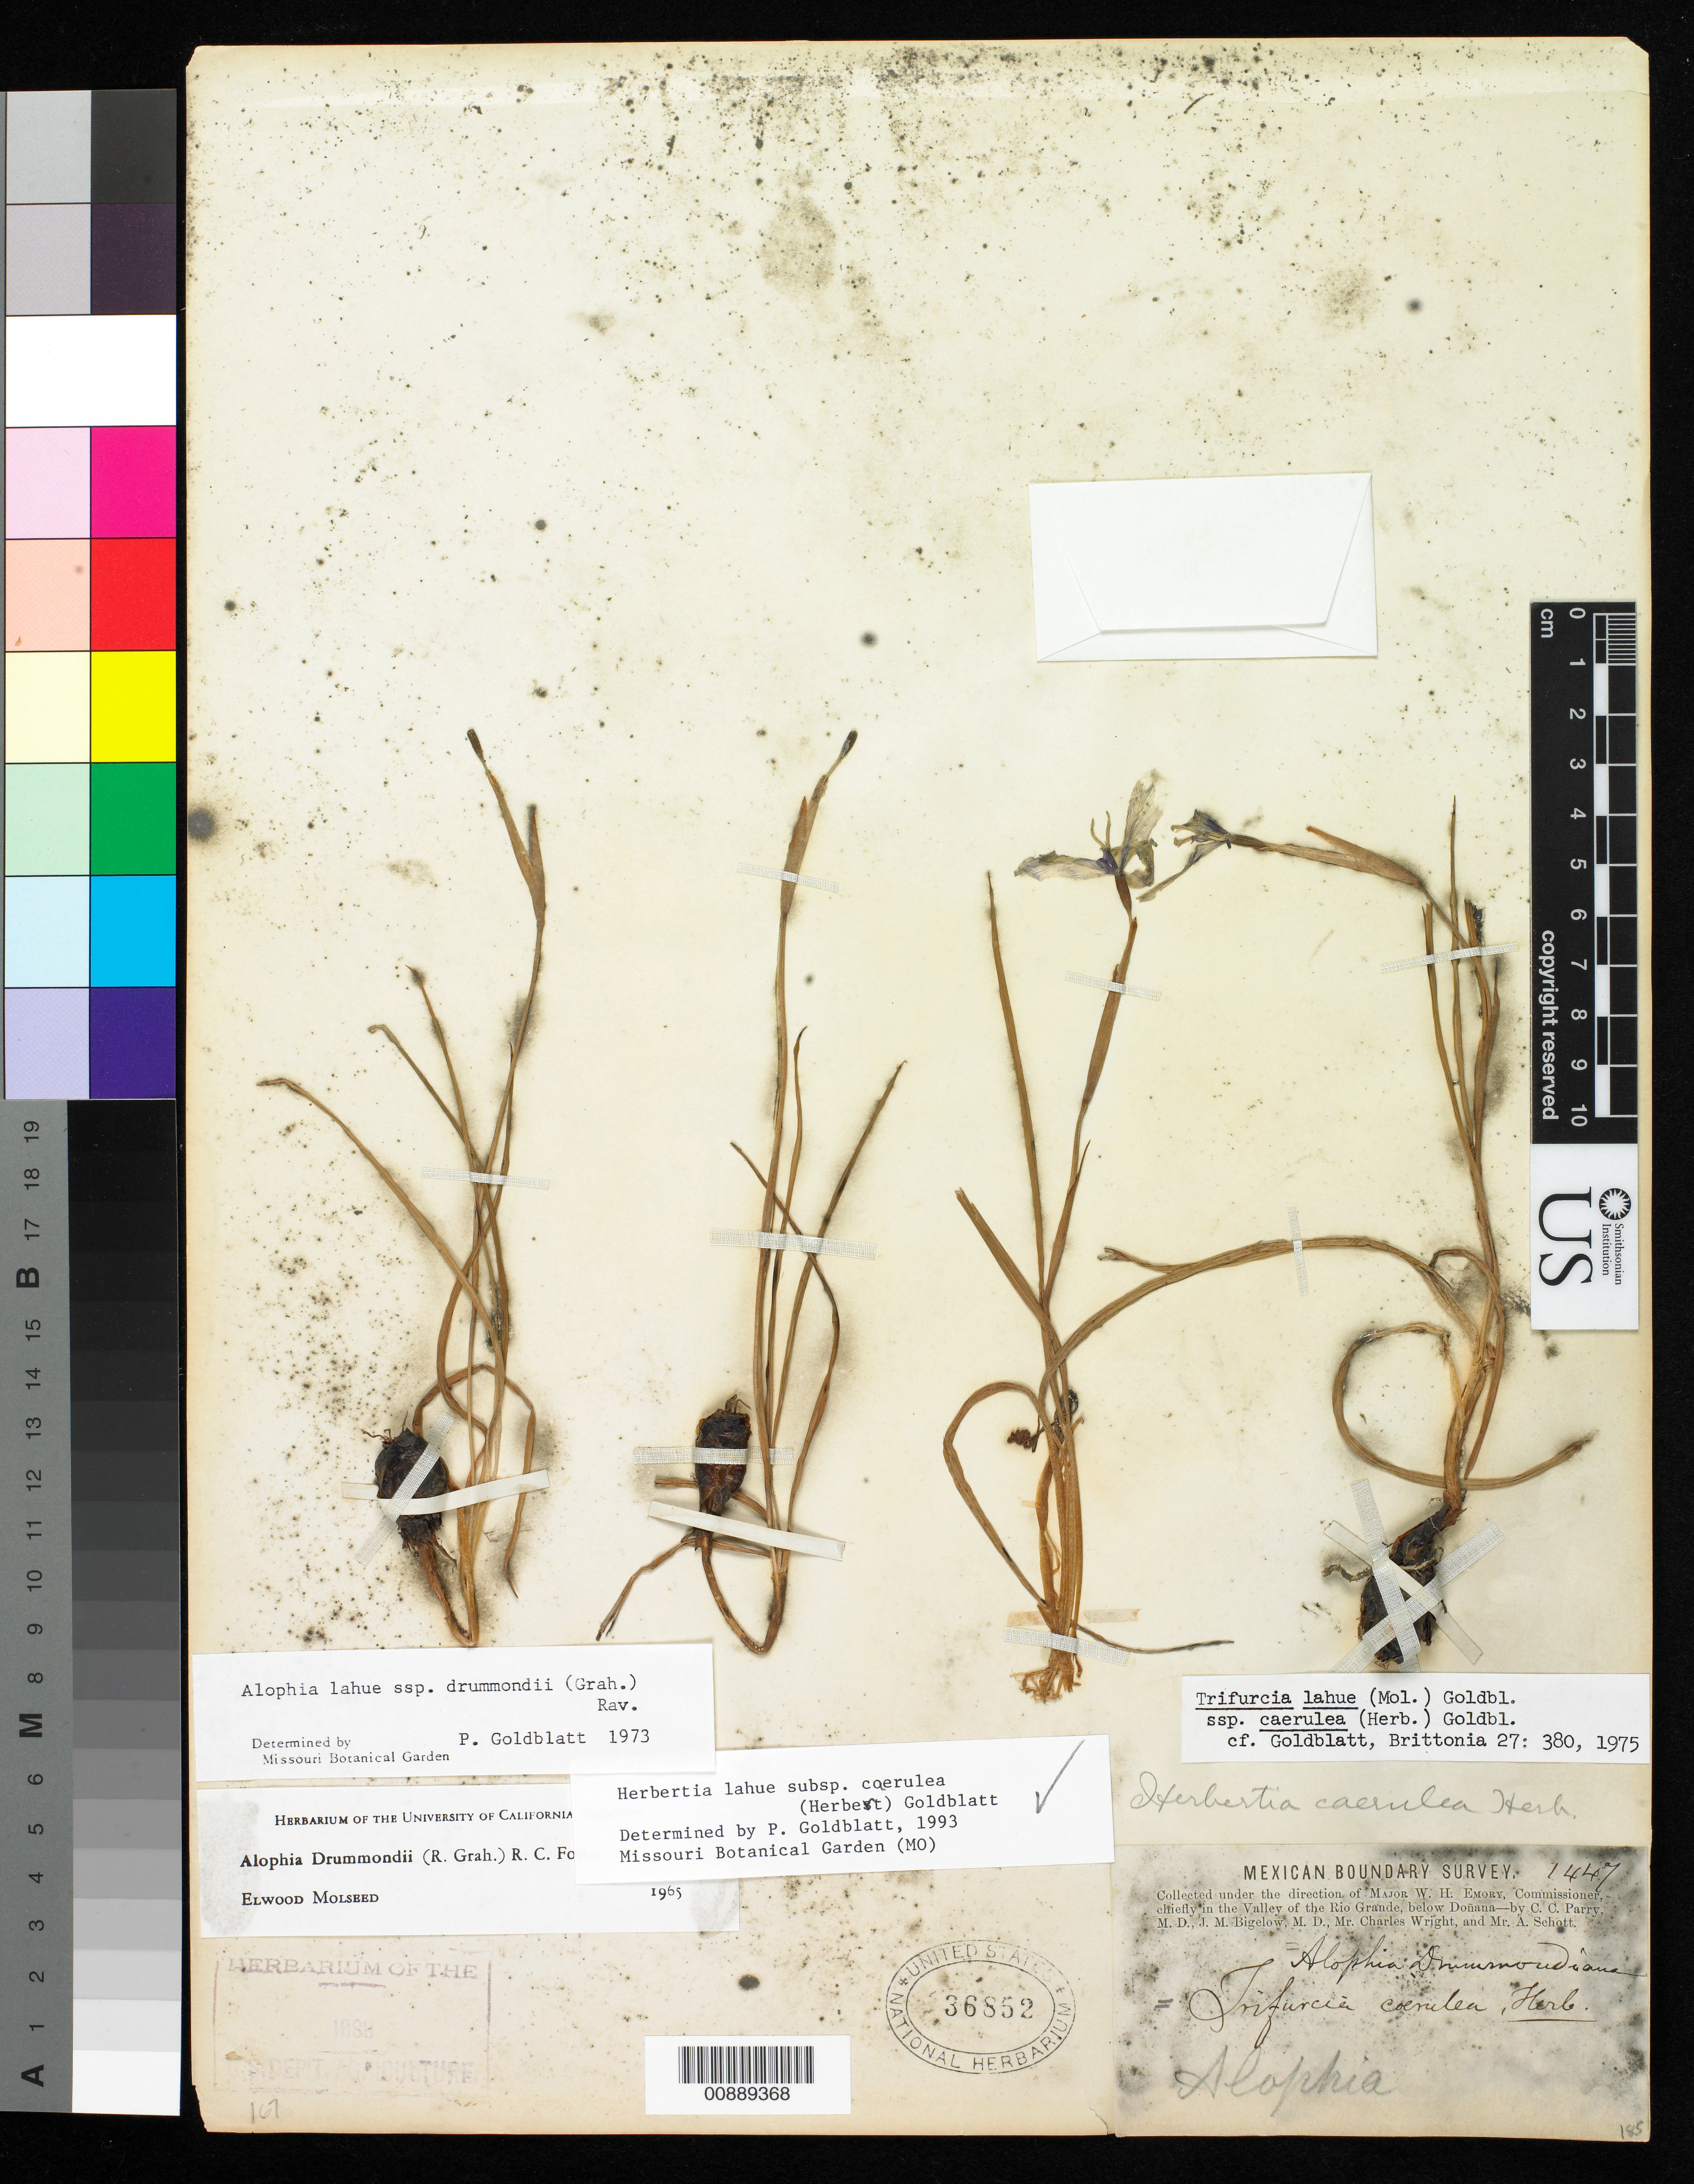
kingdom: Plantae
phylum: Tracheophyta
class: Liliopsida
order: Asparagales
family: Iridaceae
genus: Herbertia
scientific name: Herbertia lahue subsp. caerulea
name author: (Herb.) Goldblatt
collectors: C. C. Parry, J. M. Bigelow, C. Wright & A. C. V. Schott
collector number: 1447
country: United States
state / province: New Mexico / Texas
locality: Valley of the Rio Grande, below Doñana.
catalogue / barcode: US 36852